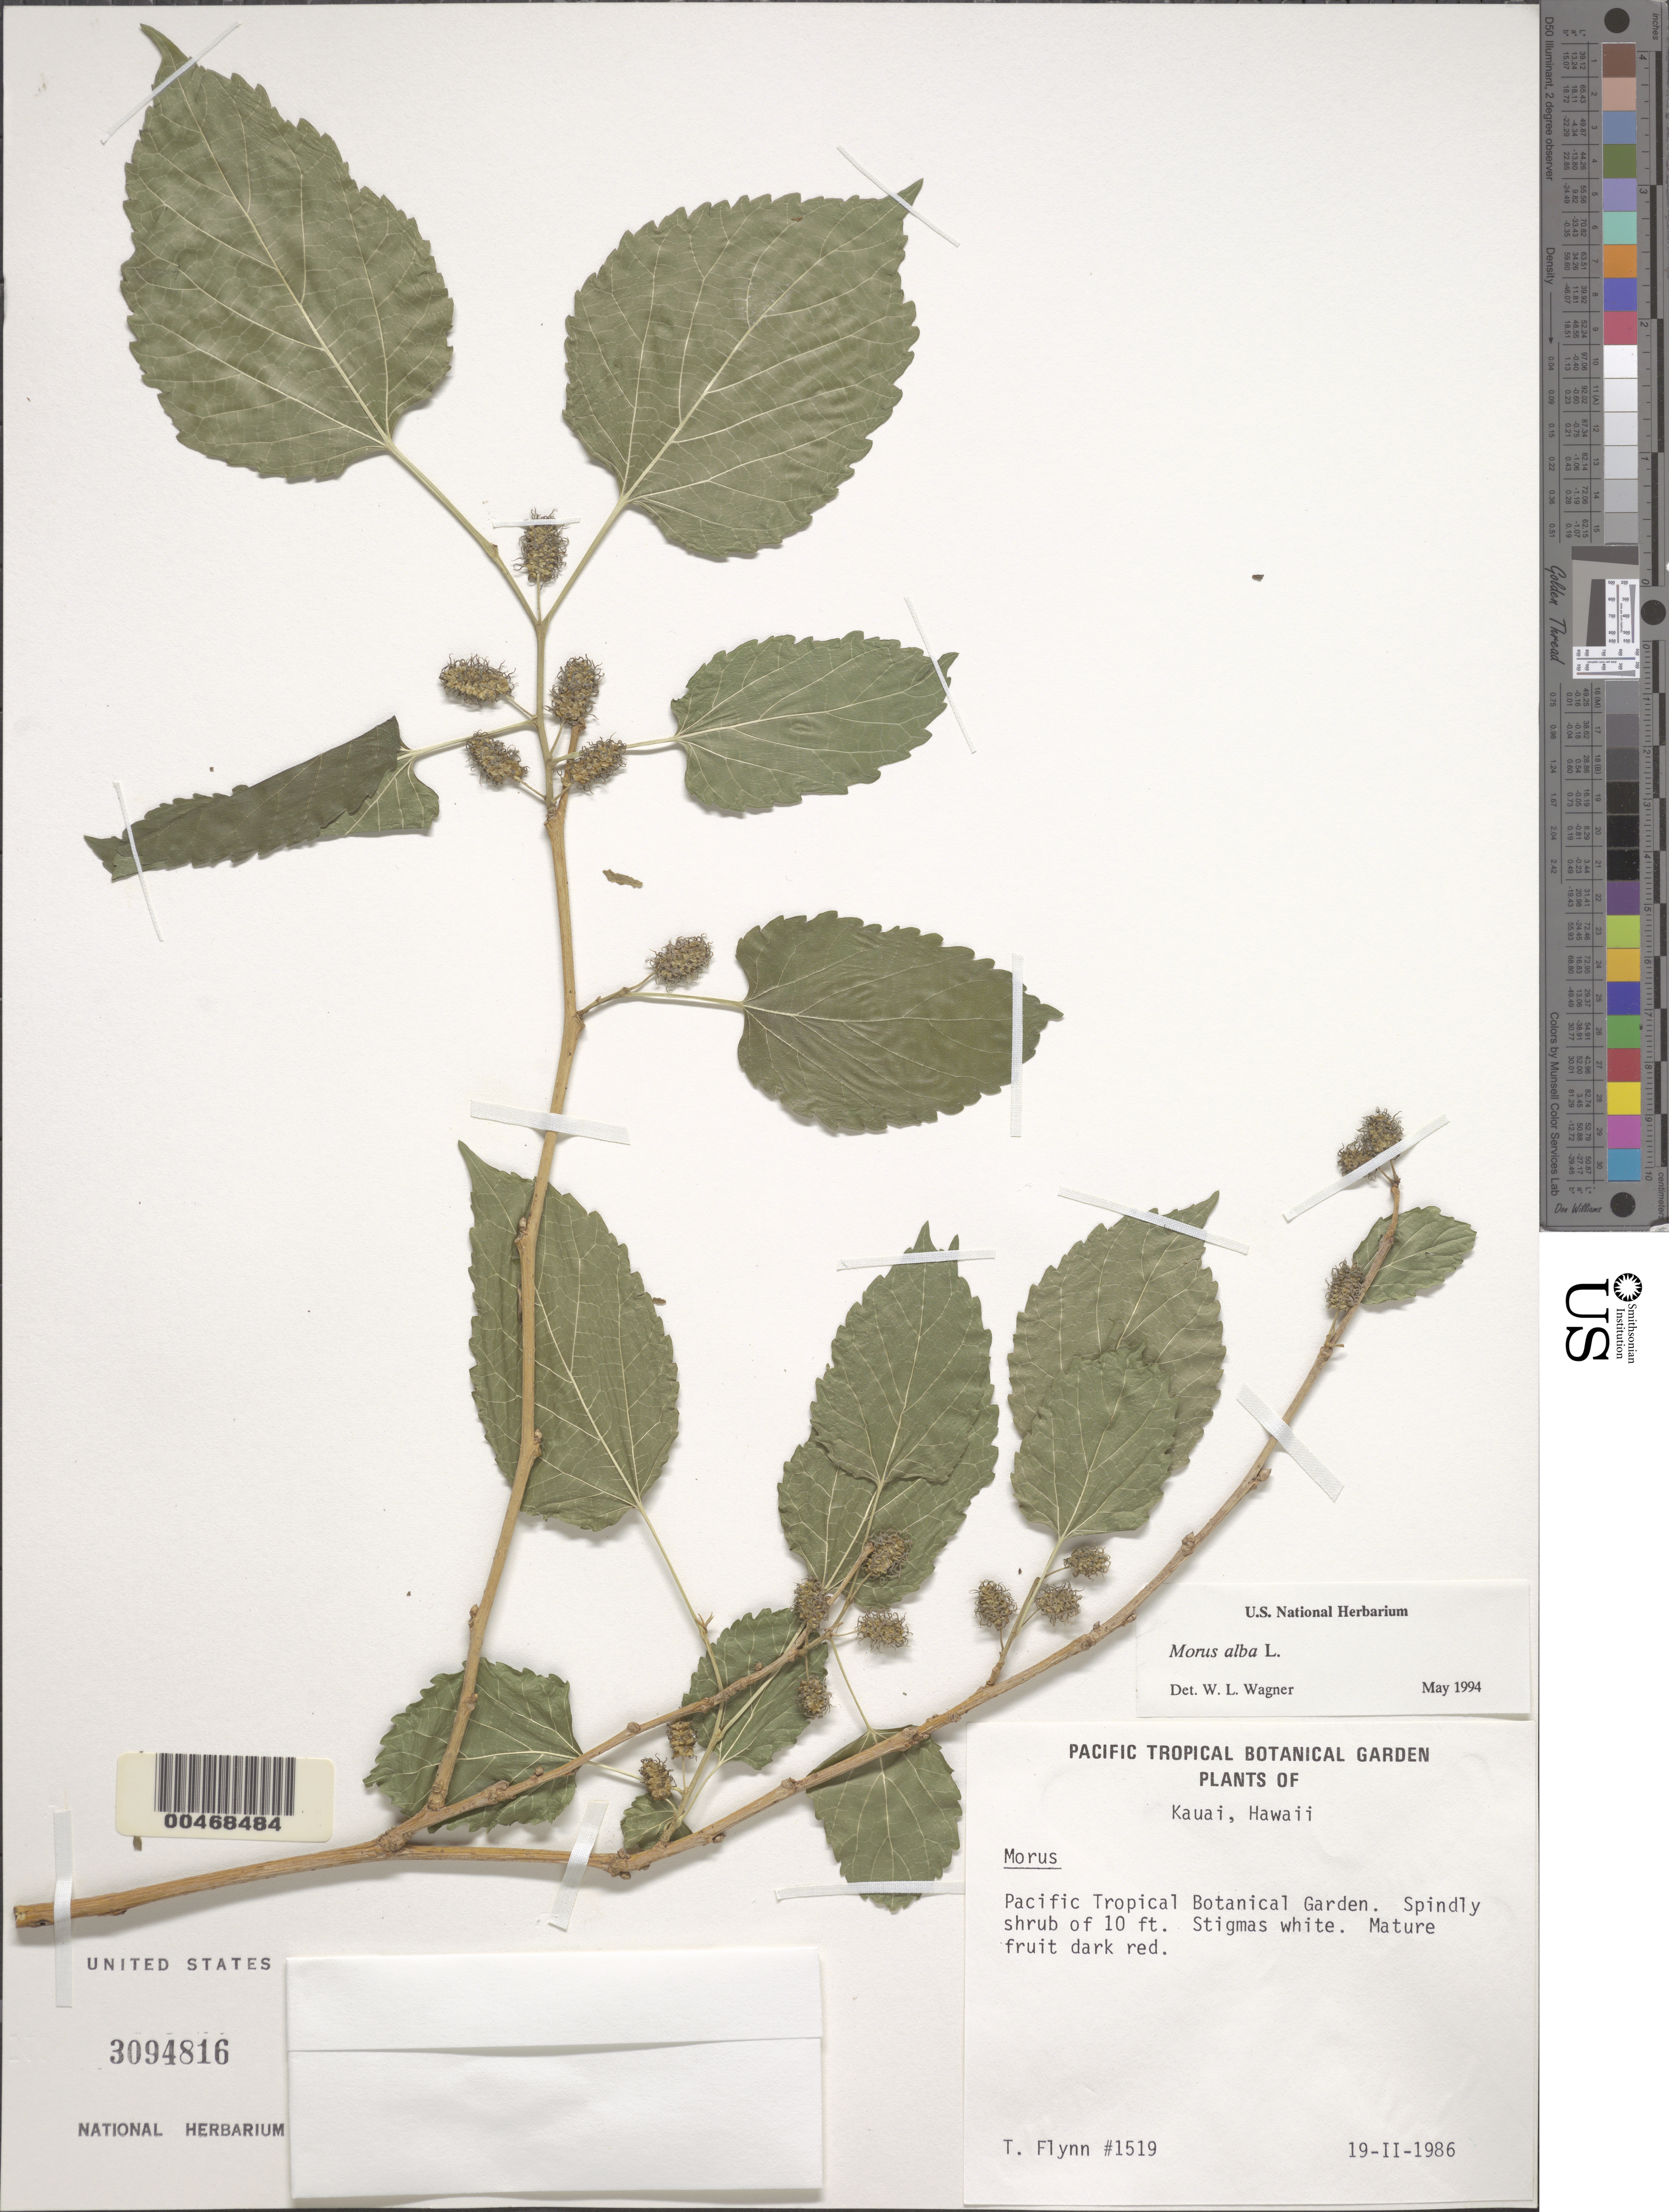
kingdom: Plantae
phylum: Tracheophyta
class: Magnoliopsida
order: Rosales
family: Moraceae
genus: Morus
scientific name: Morus alba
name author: L.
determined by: Wagner, W. L., (BOT), Smithsonian Institution - National Museum of Natural History (UNITED STATES)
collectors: T. W. Flynn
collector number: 1519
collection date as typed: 19 Feb 1986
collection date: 1986-02-19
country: United States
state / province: Hawaii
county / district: Kauai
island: Kaua'i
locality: Pacific Tropical Botanical Garden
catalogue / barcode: US 3094816